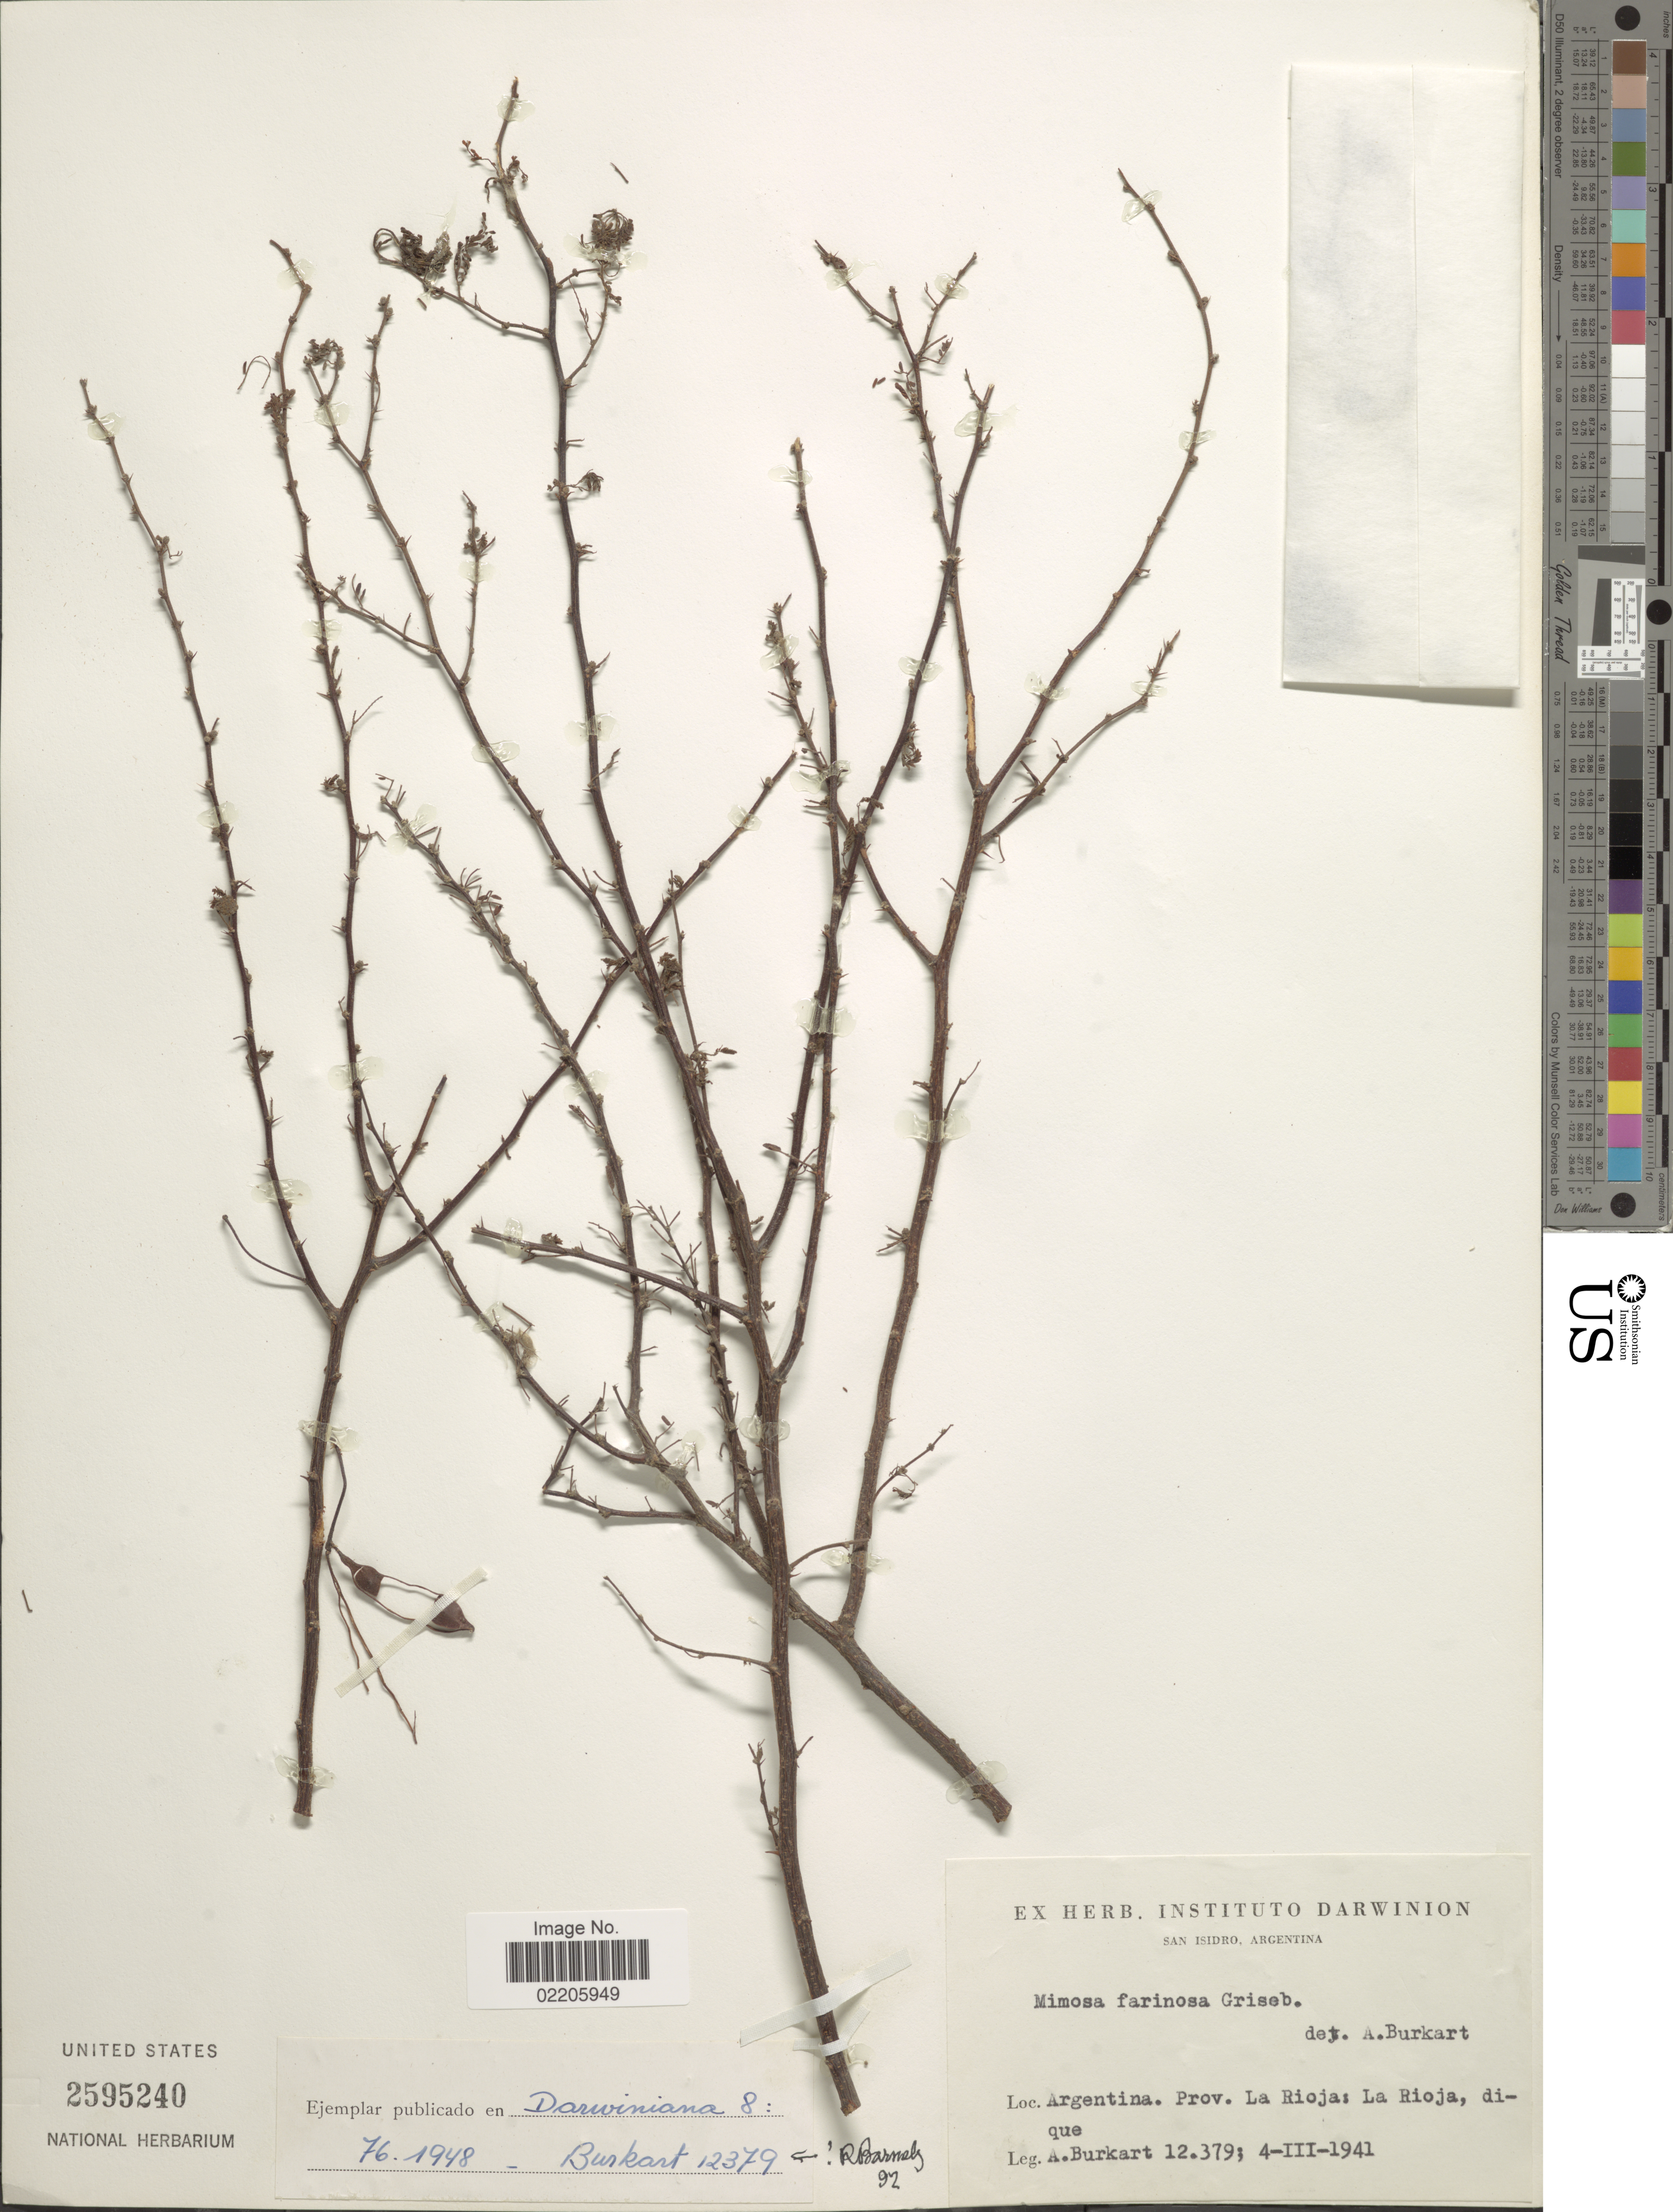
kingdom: Plantae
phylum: Tracheophyta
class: Magnoliopsida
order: Fabales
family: Fabaceae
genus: Mimosa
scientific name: Mimosa farinosa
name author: Griseb.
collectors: A. E. Burkart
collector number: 12379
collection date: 1941-03-04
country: Argentina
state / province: La Rioja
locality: San Isidro. La Rioja, disque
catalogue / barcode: US 2595240